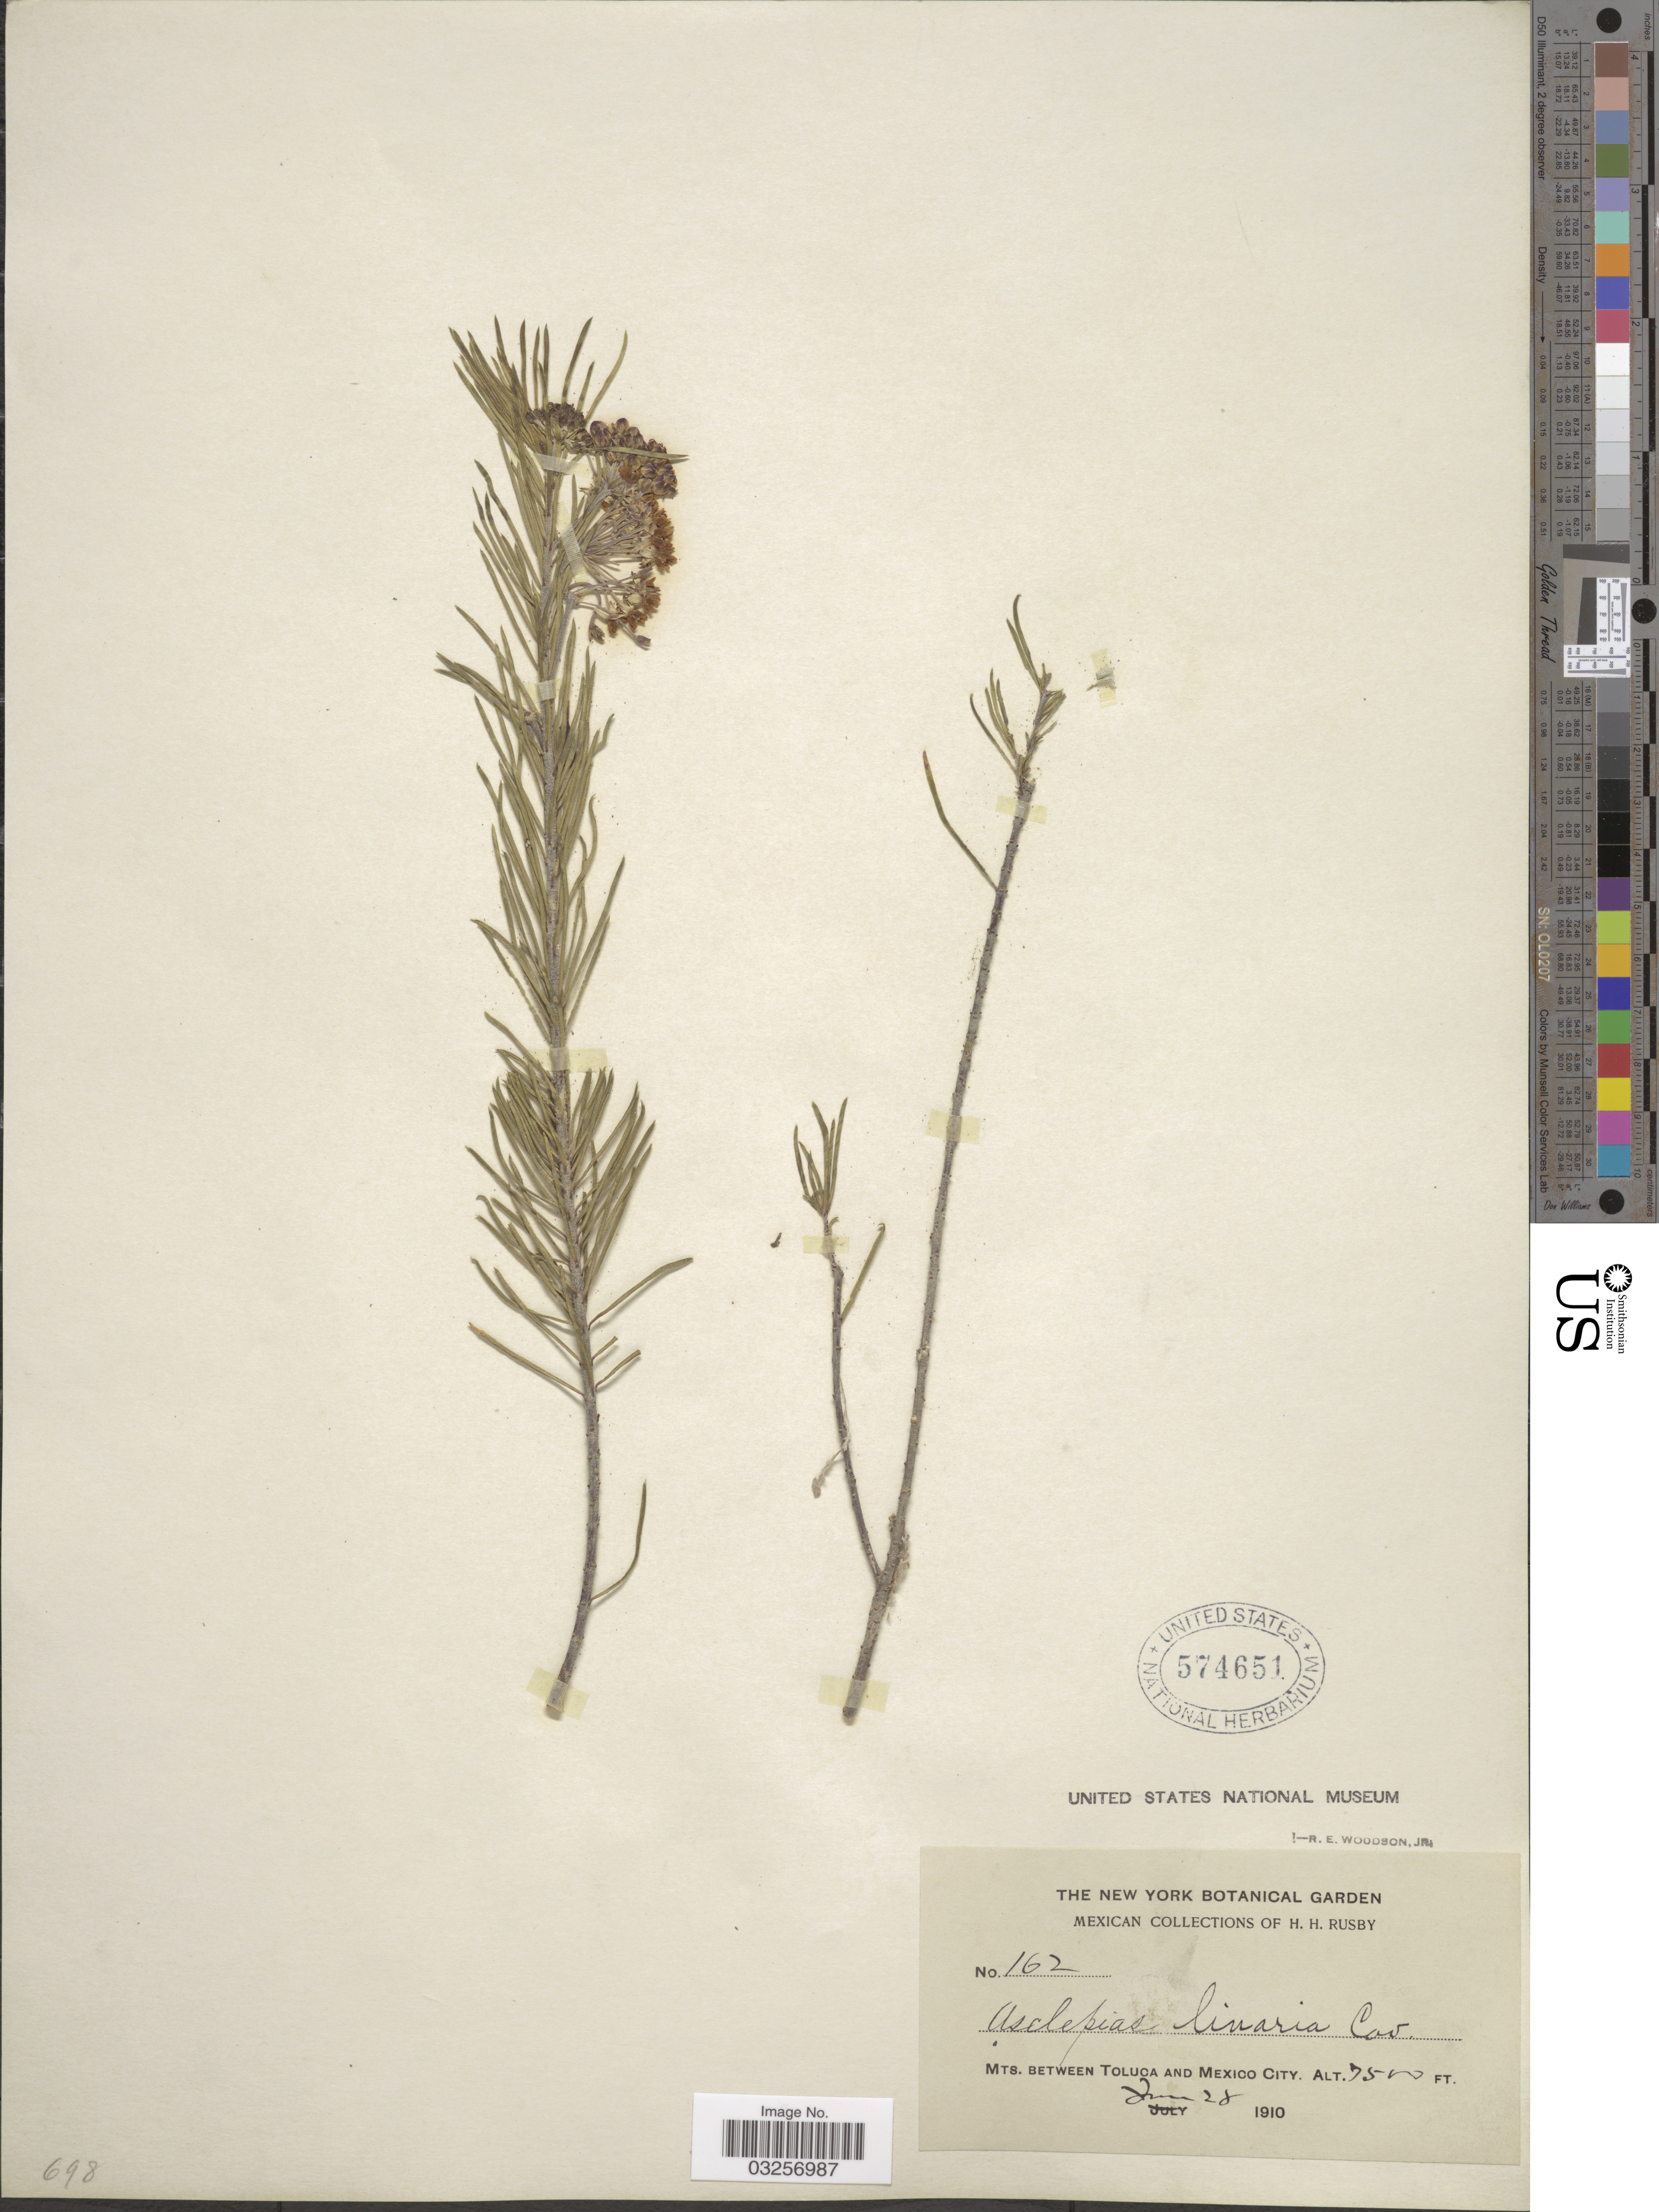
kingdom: Plantae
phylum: Tracheophyta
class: Magnoliopsida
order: Gentianales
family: Apocynaceae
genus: Asclepias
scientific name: Asclepias linaria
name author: Cav.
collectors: H. H. Rusby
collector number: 162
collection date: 1910-06-28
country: Mexico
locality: Mts. between Toluca and Mexico City.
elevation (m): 2286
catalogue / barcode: US 574651